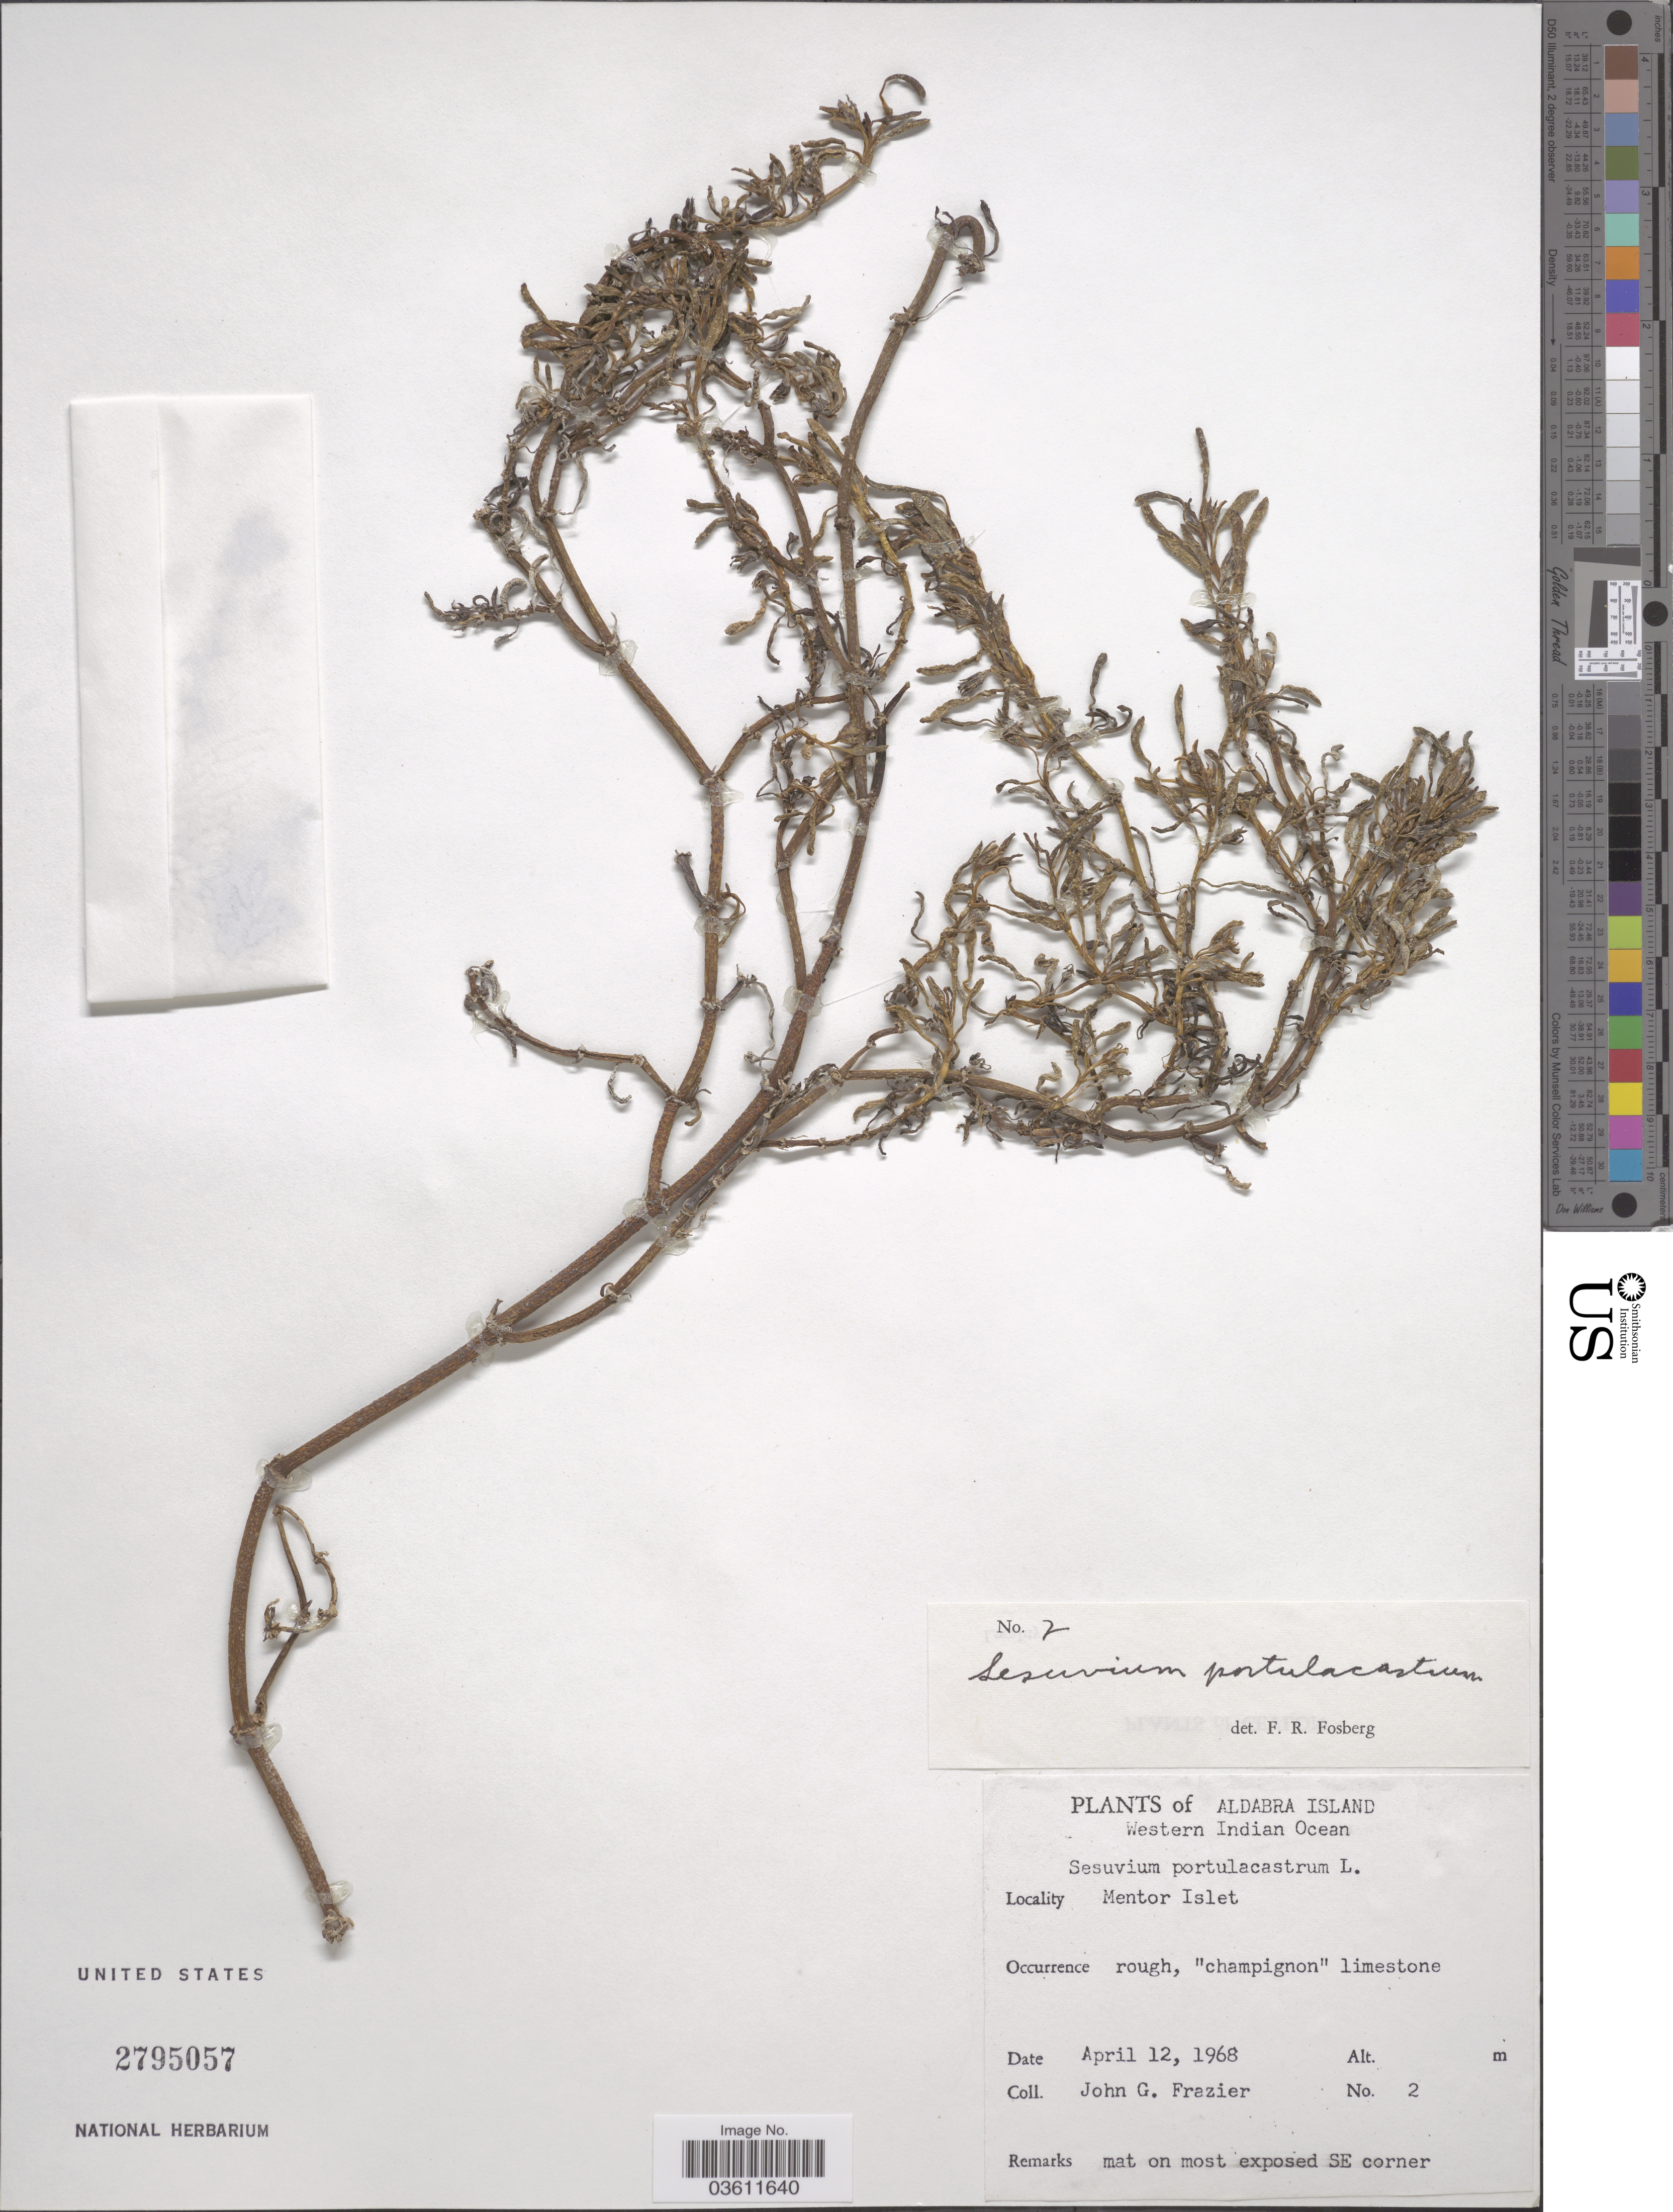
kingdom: Plantae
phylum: Tracheophyta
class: Magnoliopsida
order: Caryophyllales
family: Aizoaceae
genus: Sesuvium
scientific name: Sesuvium portulacastrum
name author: (L.) L.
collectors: J. Frazier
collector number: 2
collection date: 1968-04-12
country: Seychelles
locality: Aldabra Island. Western Indian Ocean. Mentor Islet.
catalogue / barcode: US 2795057